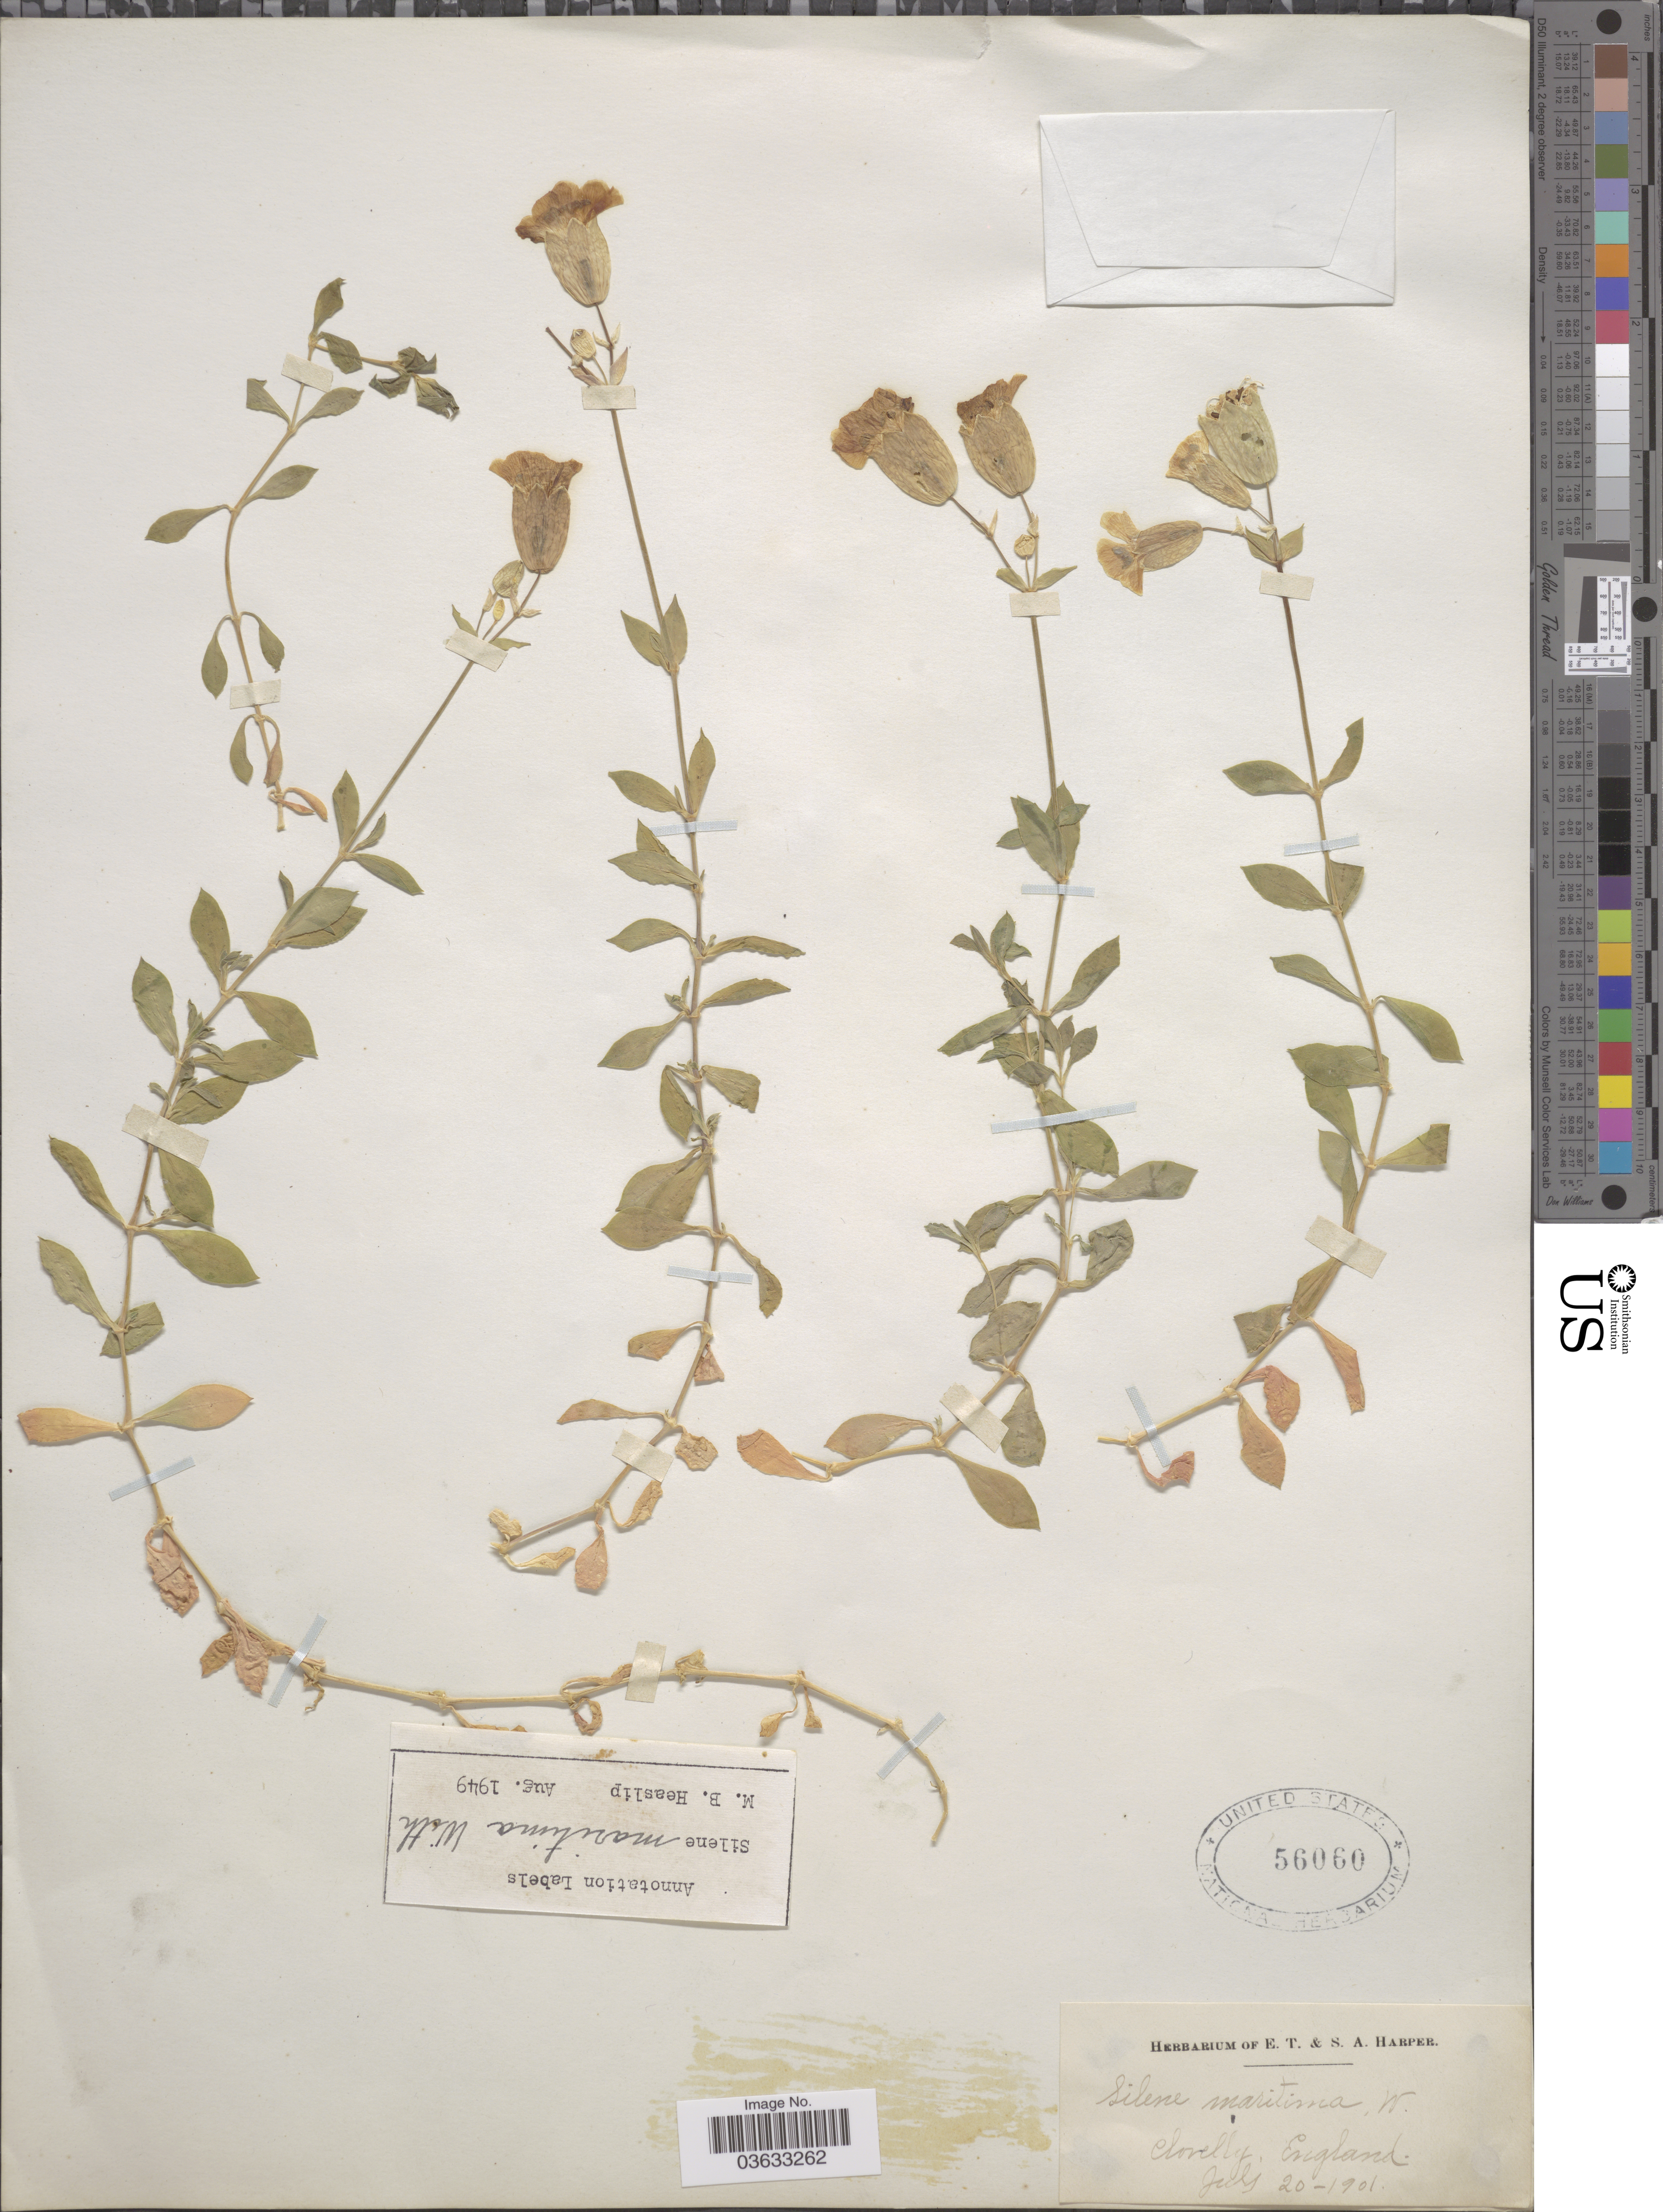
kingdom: Plantae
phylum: Tracheophyta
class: Magnoliopsida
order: Caryophyllales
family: Caryophyllaceae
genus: Silene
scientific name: Silene maritima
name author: With.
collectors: ex herb. E. T. & S. A. Harper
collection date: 1901-07-20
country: United Kingdom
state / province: England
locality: Clovelly.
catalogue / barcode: US 56060